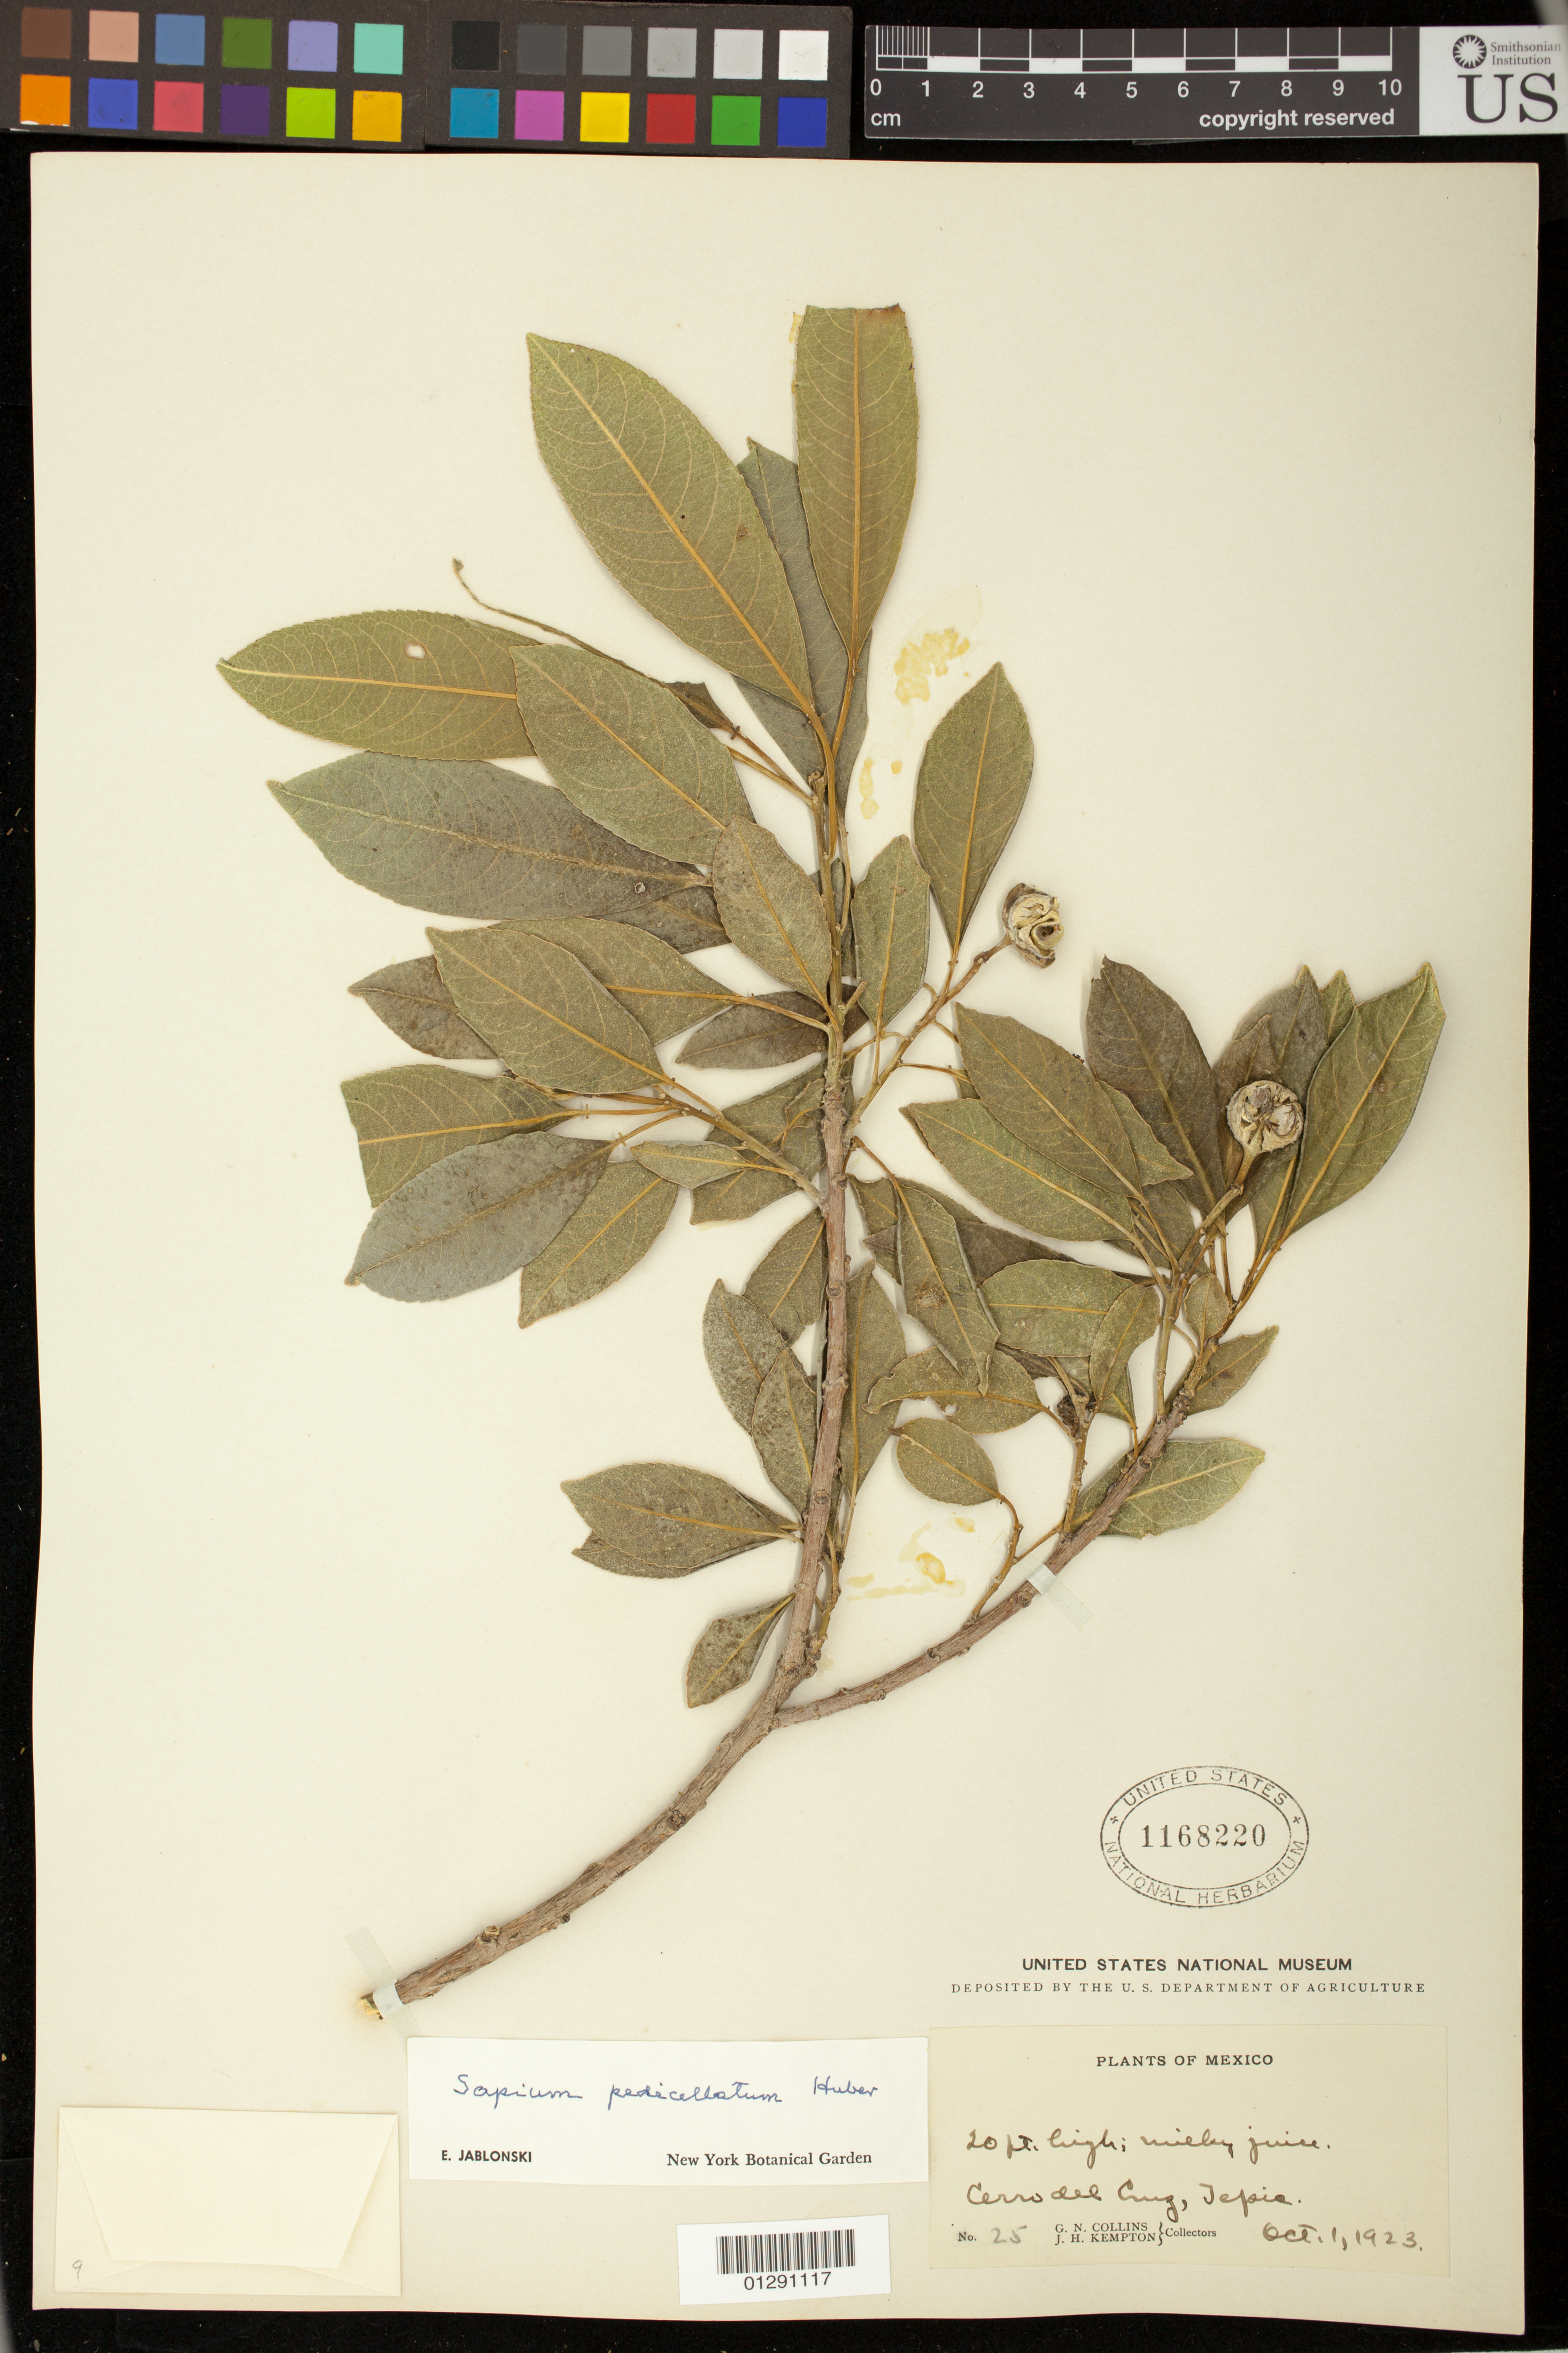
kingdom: Plantae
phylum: Tracheophyta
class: Magnoliopsida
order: Malpighiales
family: Euphorbiaceae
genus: Sapium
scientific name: Sapium pedicellatum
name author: Huber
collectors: G. Collins & J. H. Kempton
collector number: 25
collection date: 1923-10-01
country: Mexico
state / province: Jalisco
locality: Cerro del Cruz, Tapia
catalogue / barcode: US 1168220